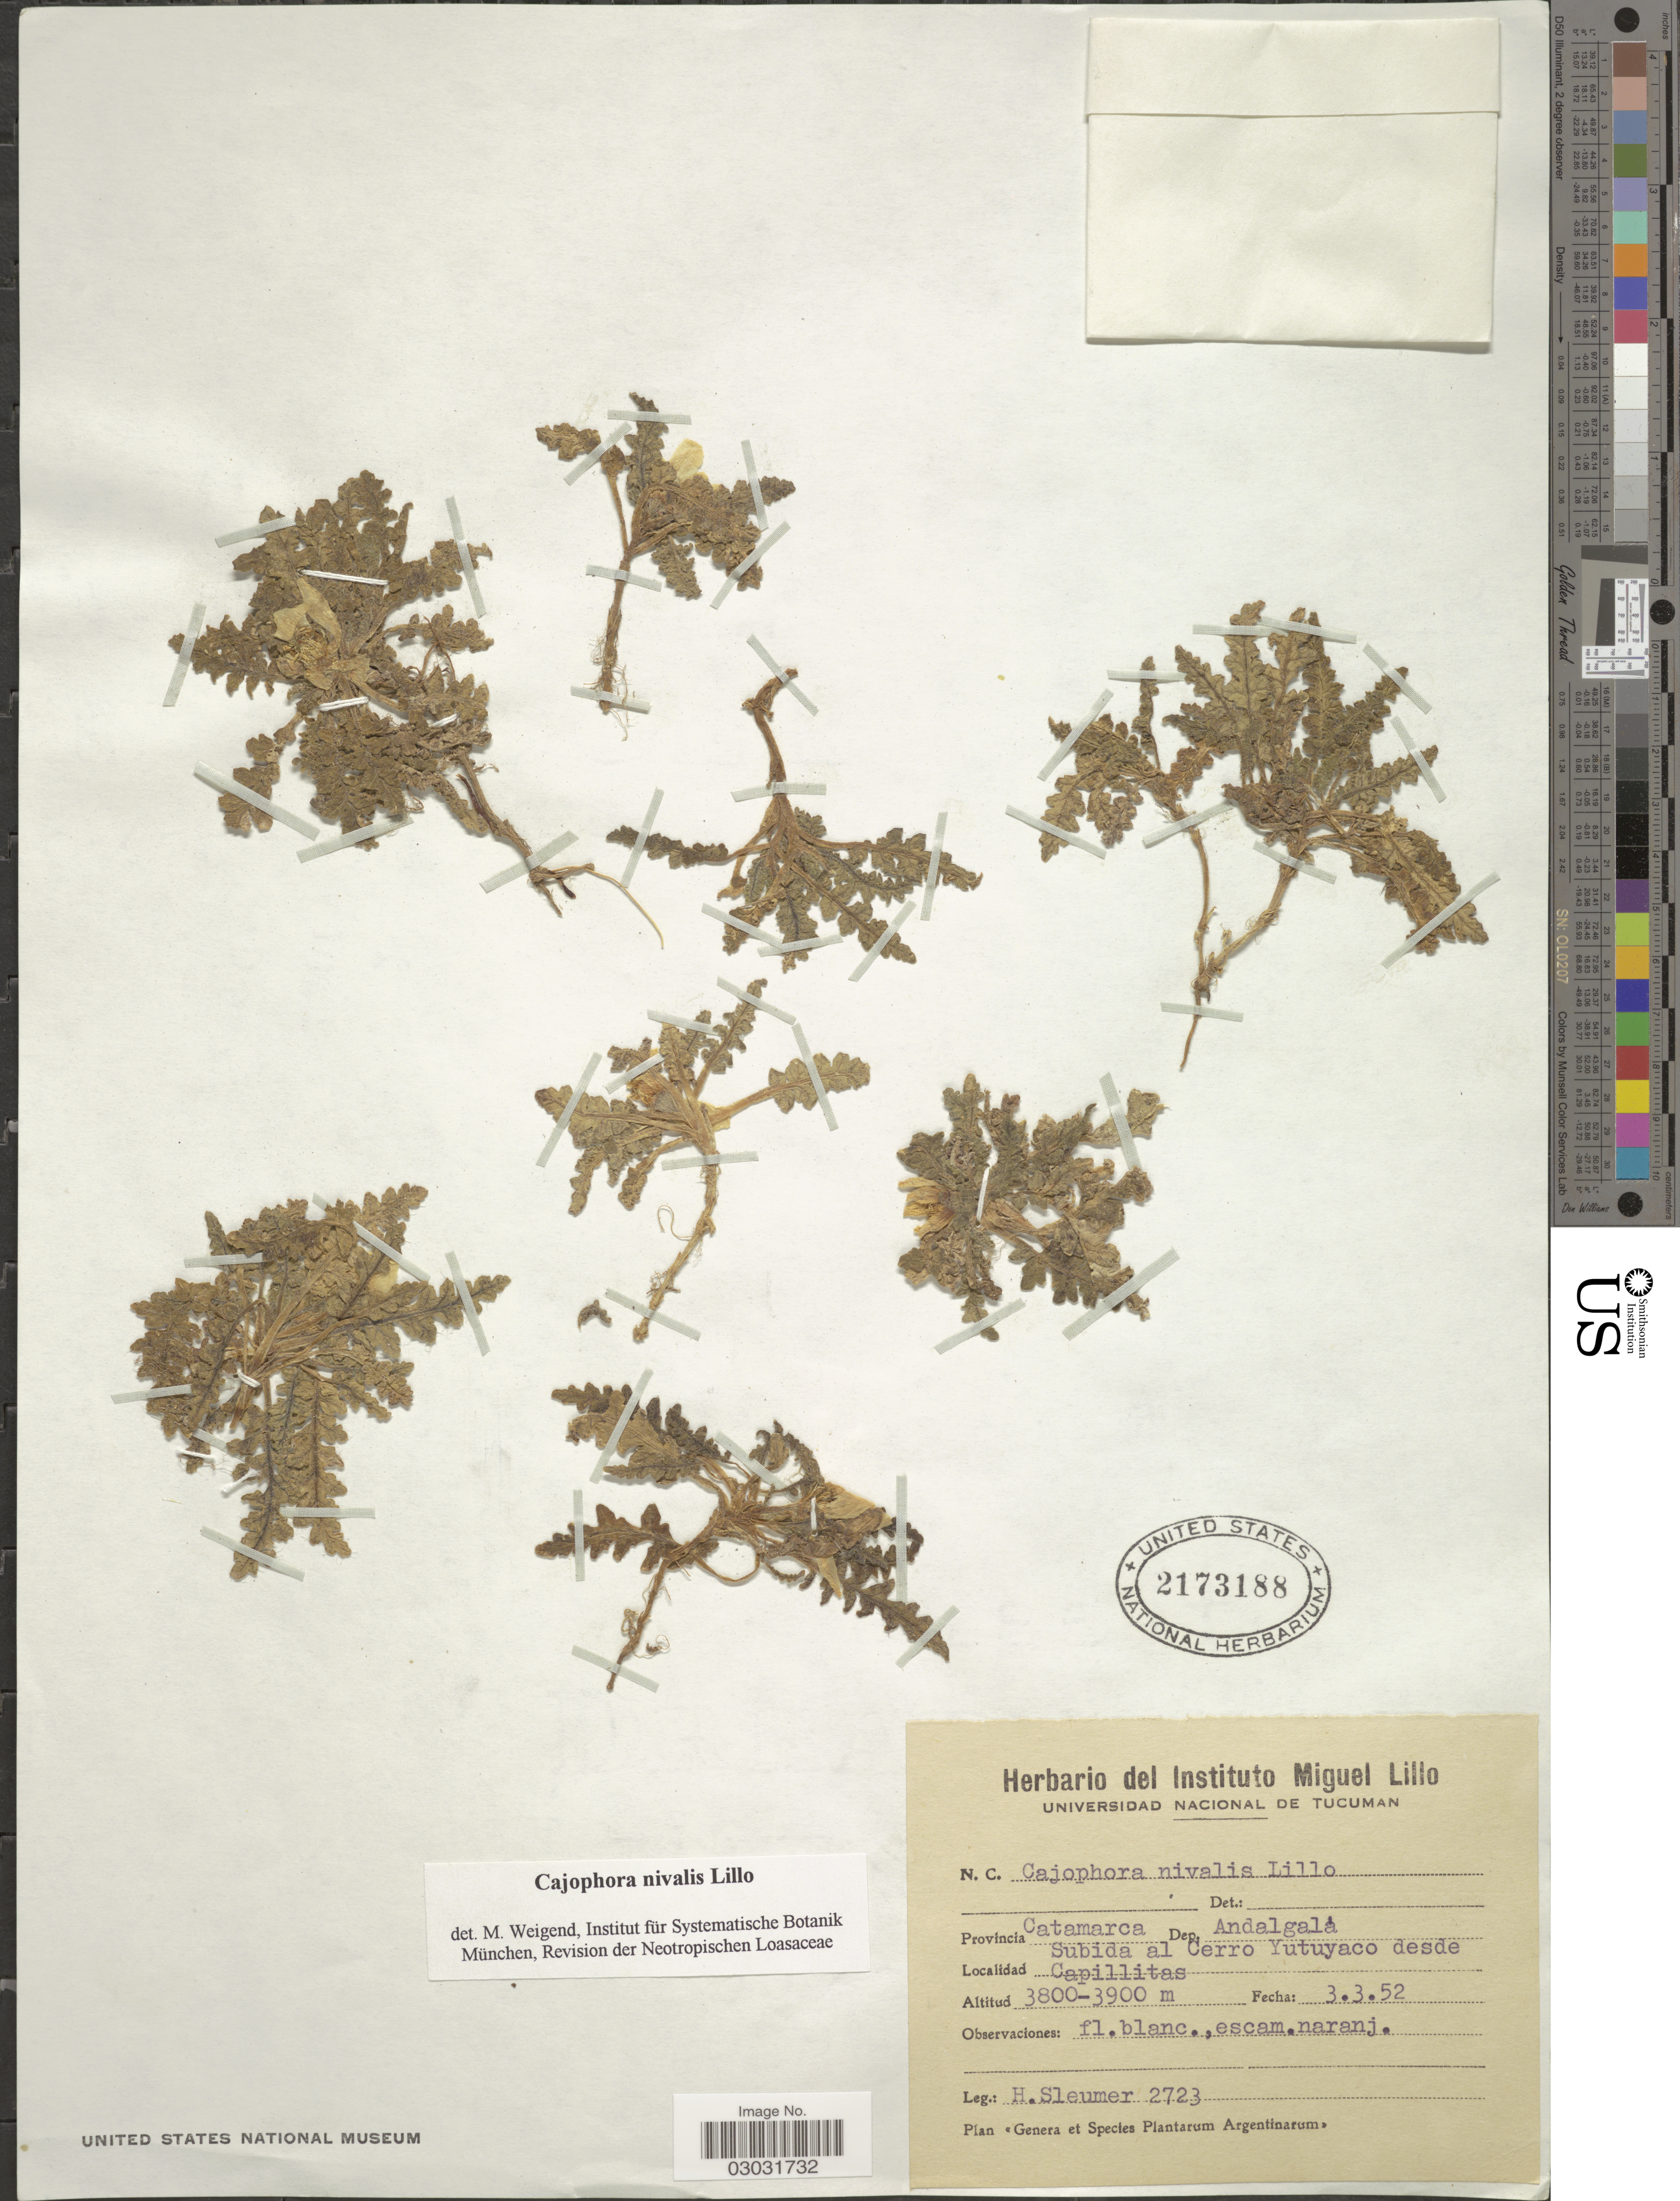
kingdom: Plantae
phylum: Tracheophyta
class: Magnoliopsida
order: Cornales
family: Loasaceae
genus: Caiophora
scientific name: Caiophora nivalis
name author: Lillo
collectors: H. O. Sleumer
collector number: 2723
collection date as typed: Transcribed d/m/y: 3/3/52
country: Argentina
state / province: Catamarca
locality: Dep. Andalgalá. Subida al Cerro Yutuyaco desde Capillitas.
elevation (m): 3800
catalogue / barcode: US 2173188